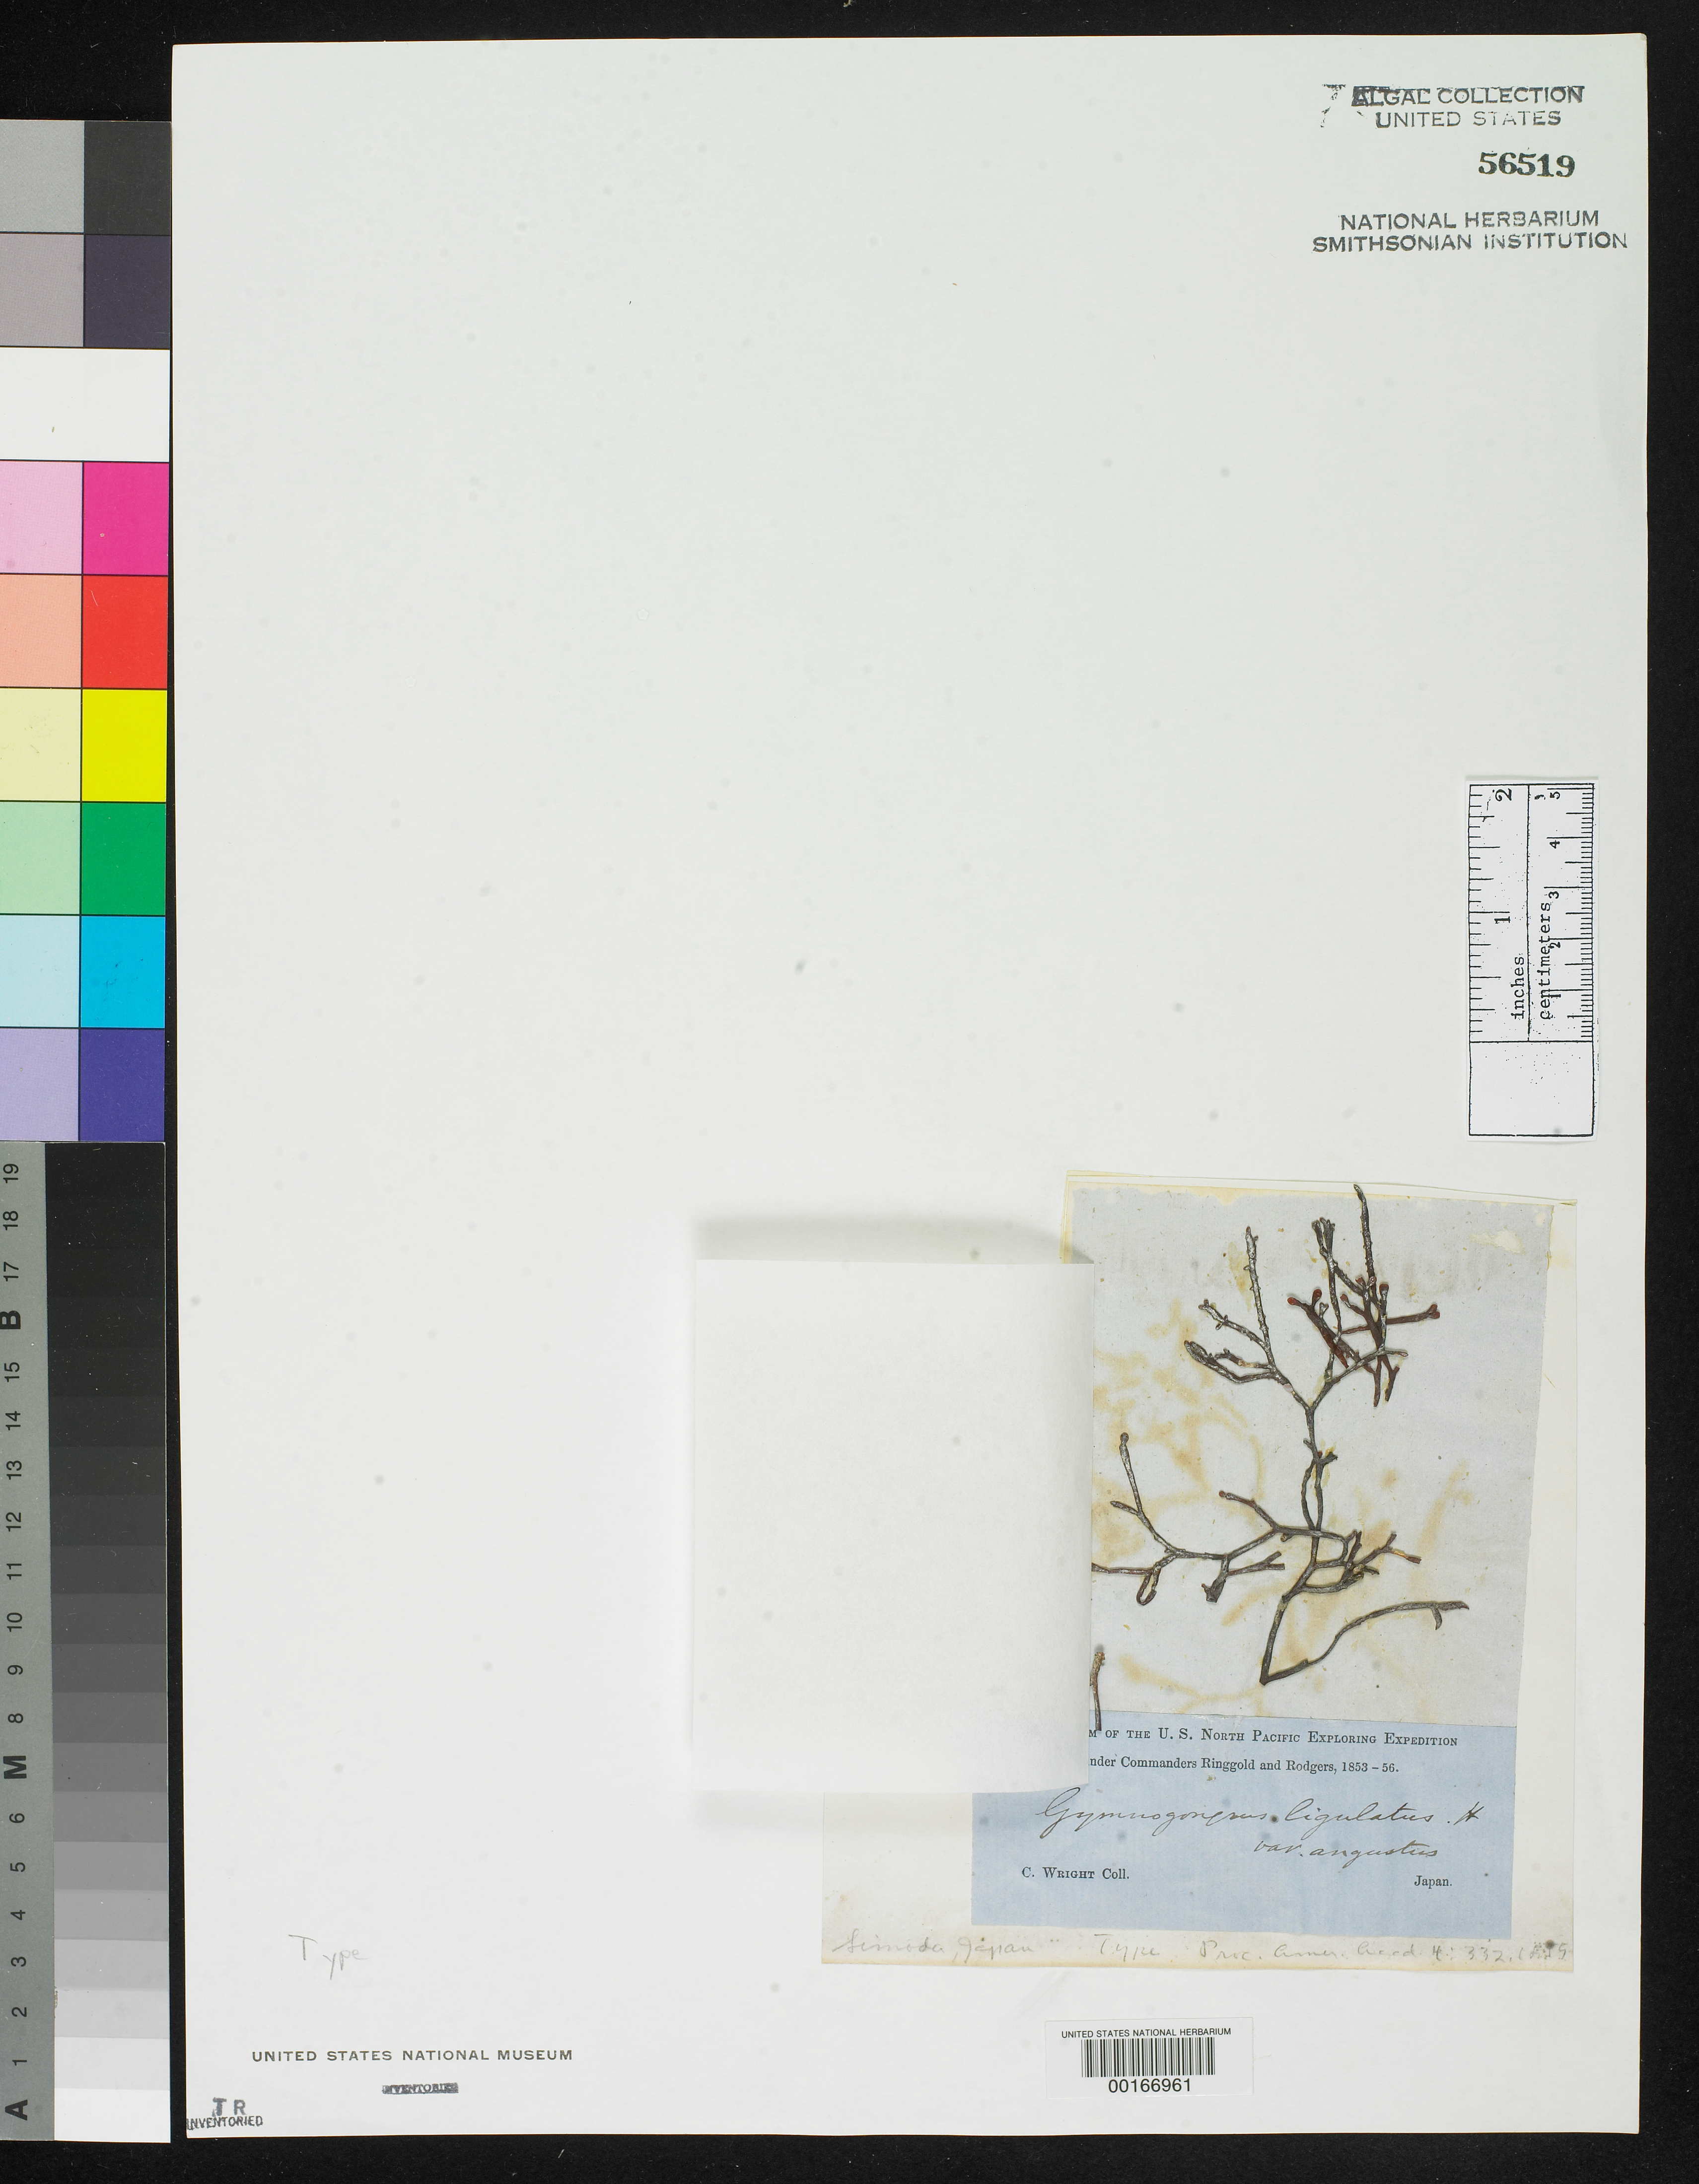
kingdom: Plantae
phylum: Rhodophyta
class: Florideophyceae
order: Gigartinales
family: Phyllophoraceae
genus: Gymnogongrus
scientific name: Gymnogongrus ligulatus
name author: Harv.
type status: Holotype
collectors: C. Wright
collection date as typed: May 1855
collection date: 1855-05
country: Japan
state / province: Sizuoka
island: Honshu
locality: Shimoda.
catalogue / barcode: US 56519